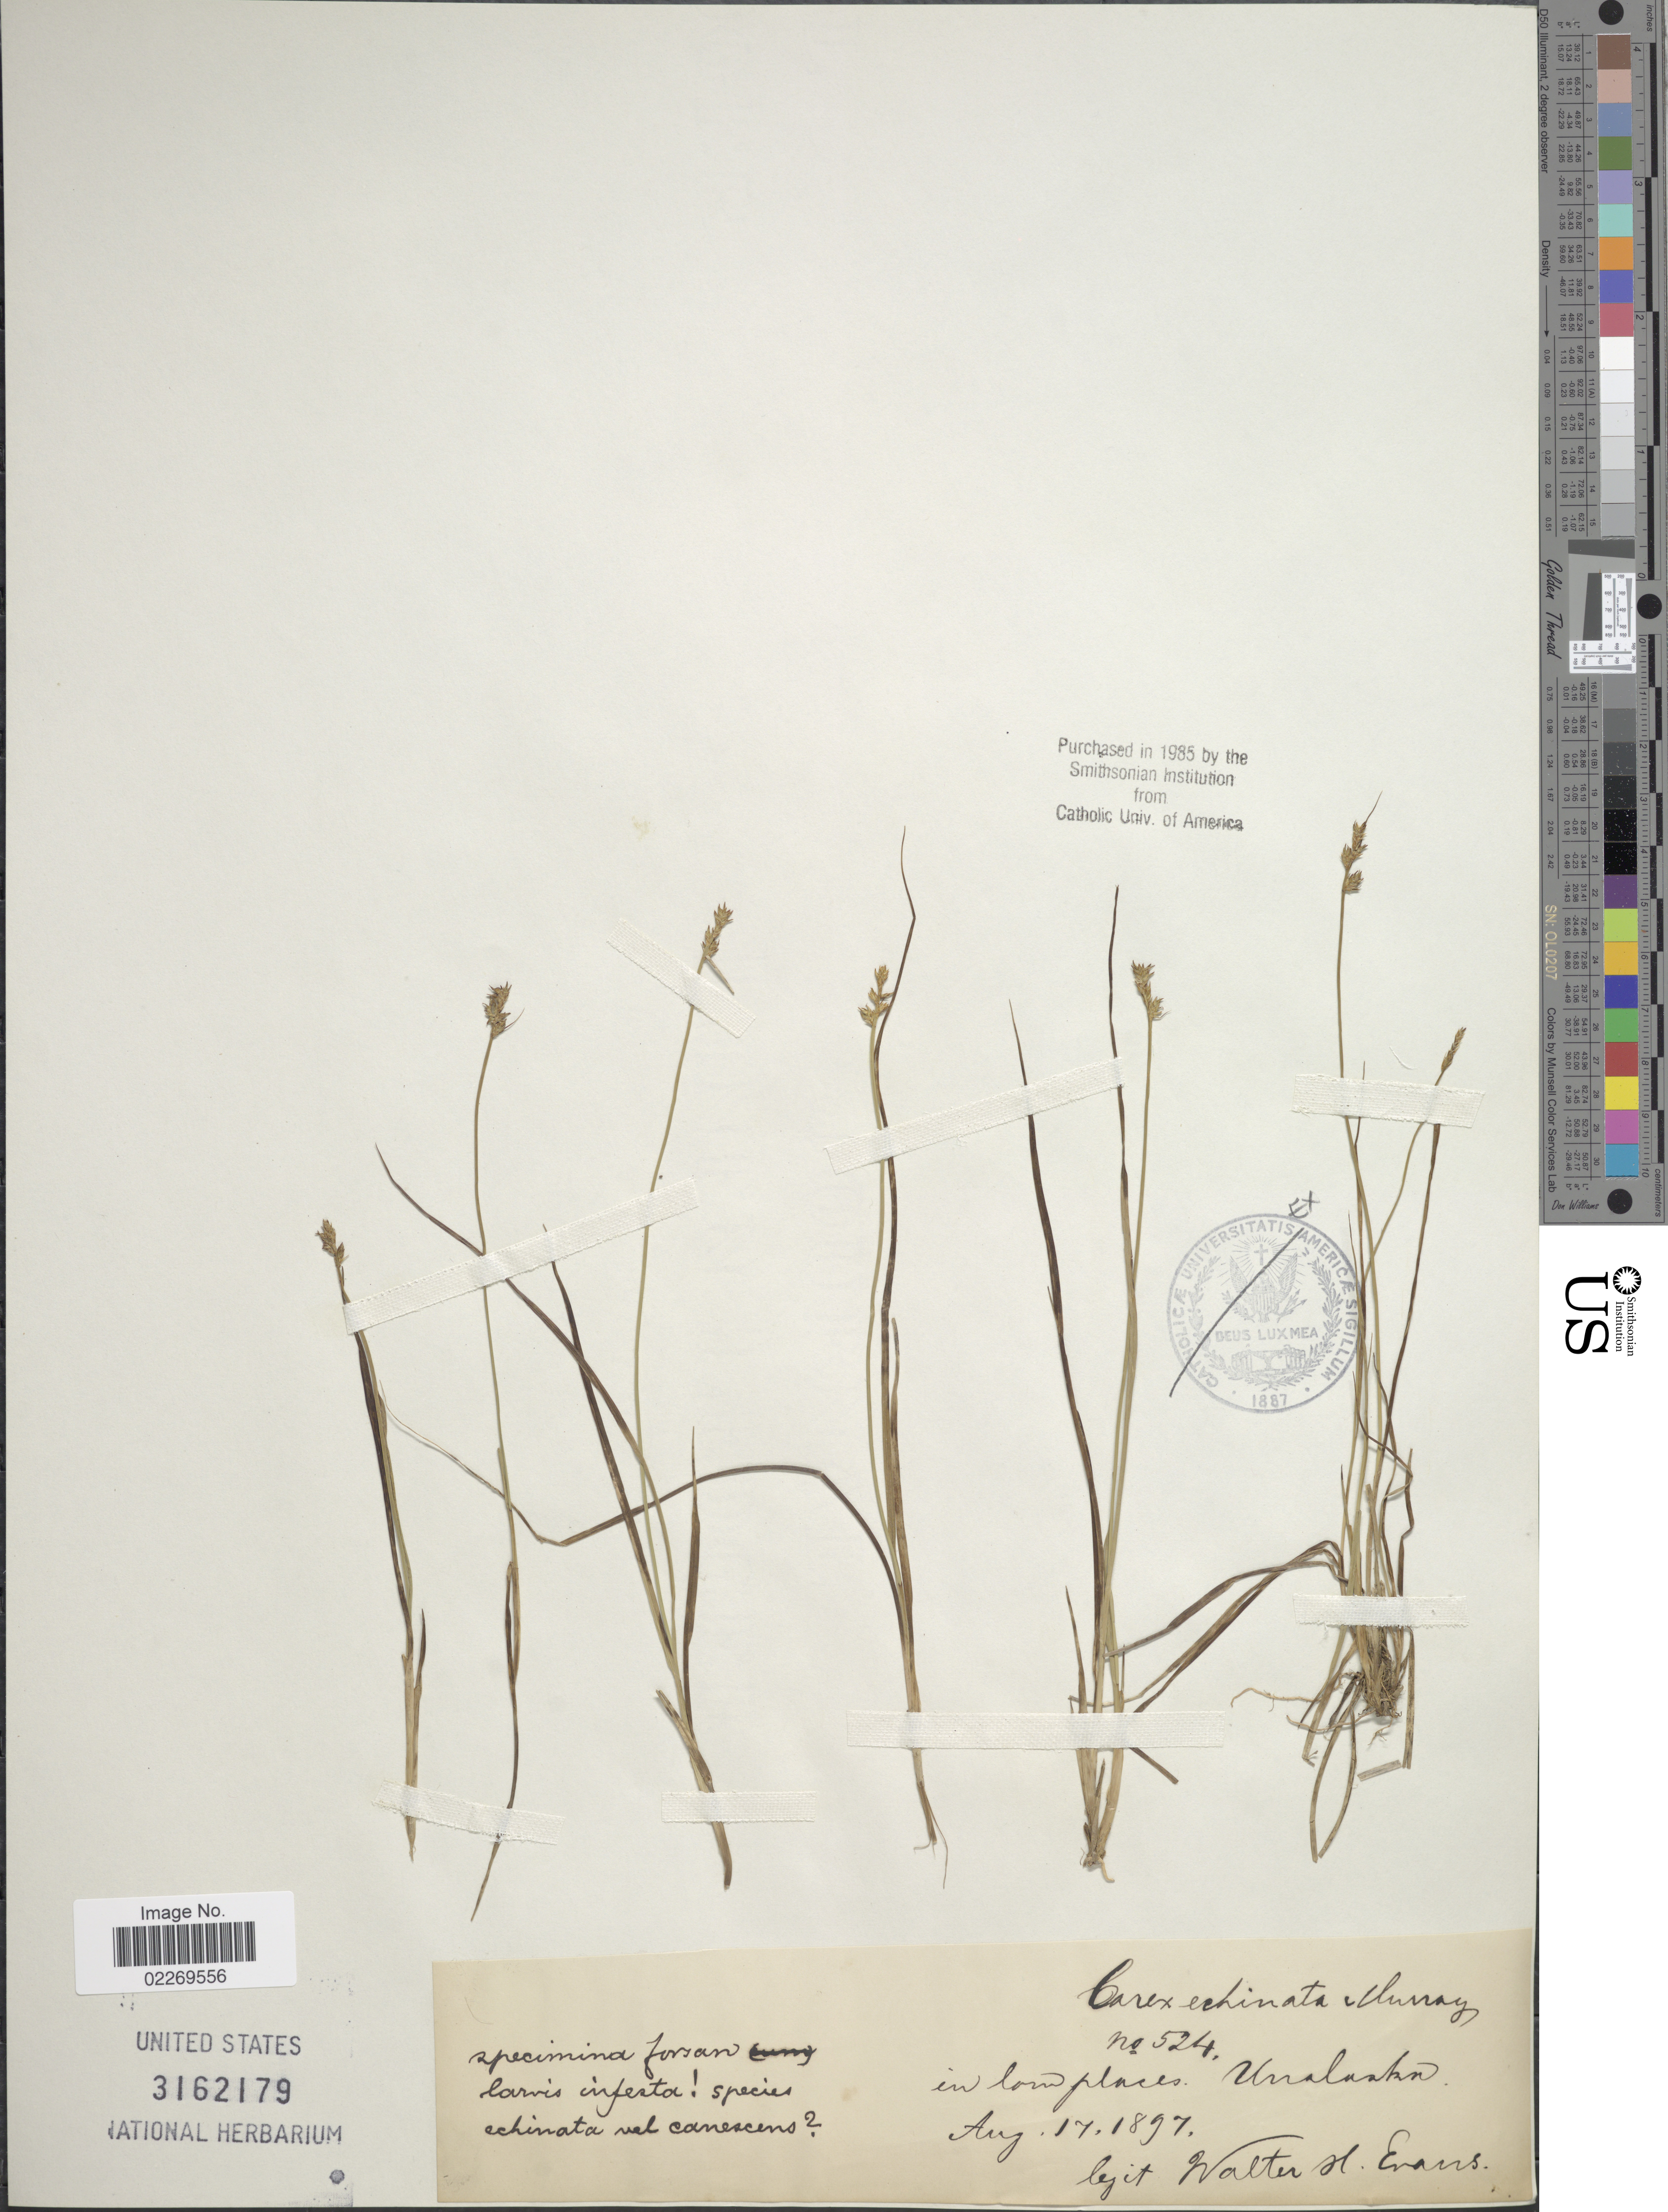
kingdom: Plantae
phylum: Tracheophyta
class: Liliopsida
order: Poales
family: Cyperaceae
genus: Carex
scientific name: Carex echinata subsp. echinata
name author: Murray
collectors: W. H. Evans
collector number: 524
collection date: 1897-08-17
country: United States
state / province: Alaska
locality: Unalaska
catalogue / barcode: US 3162179